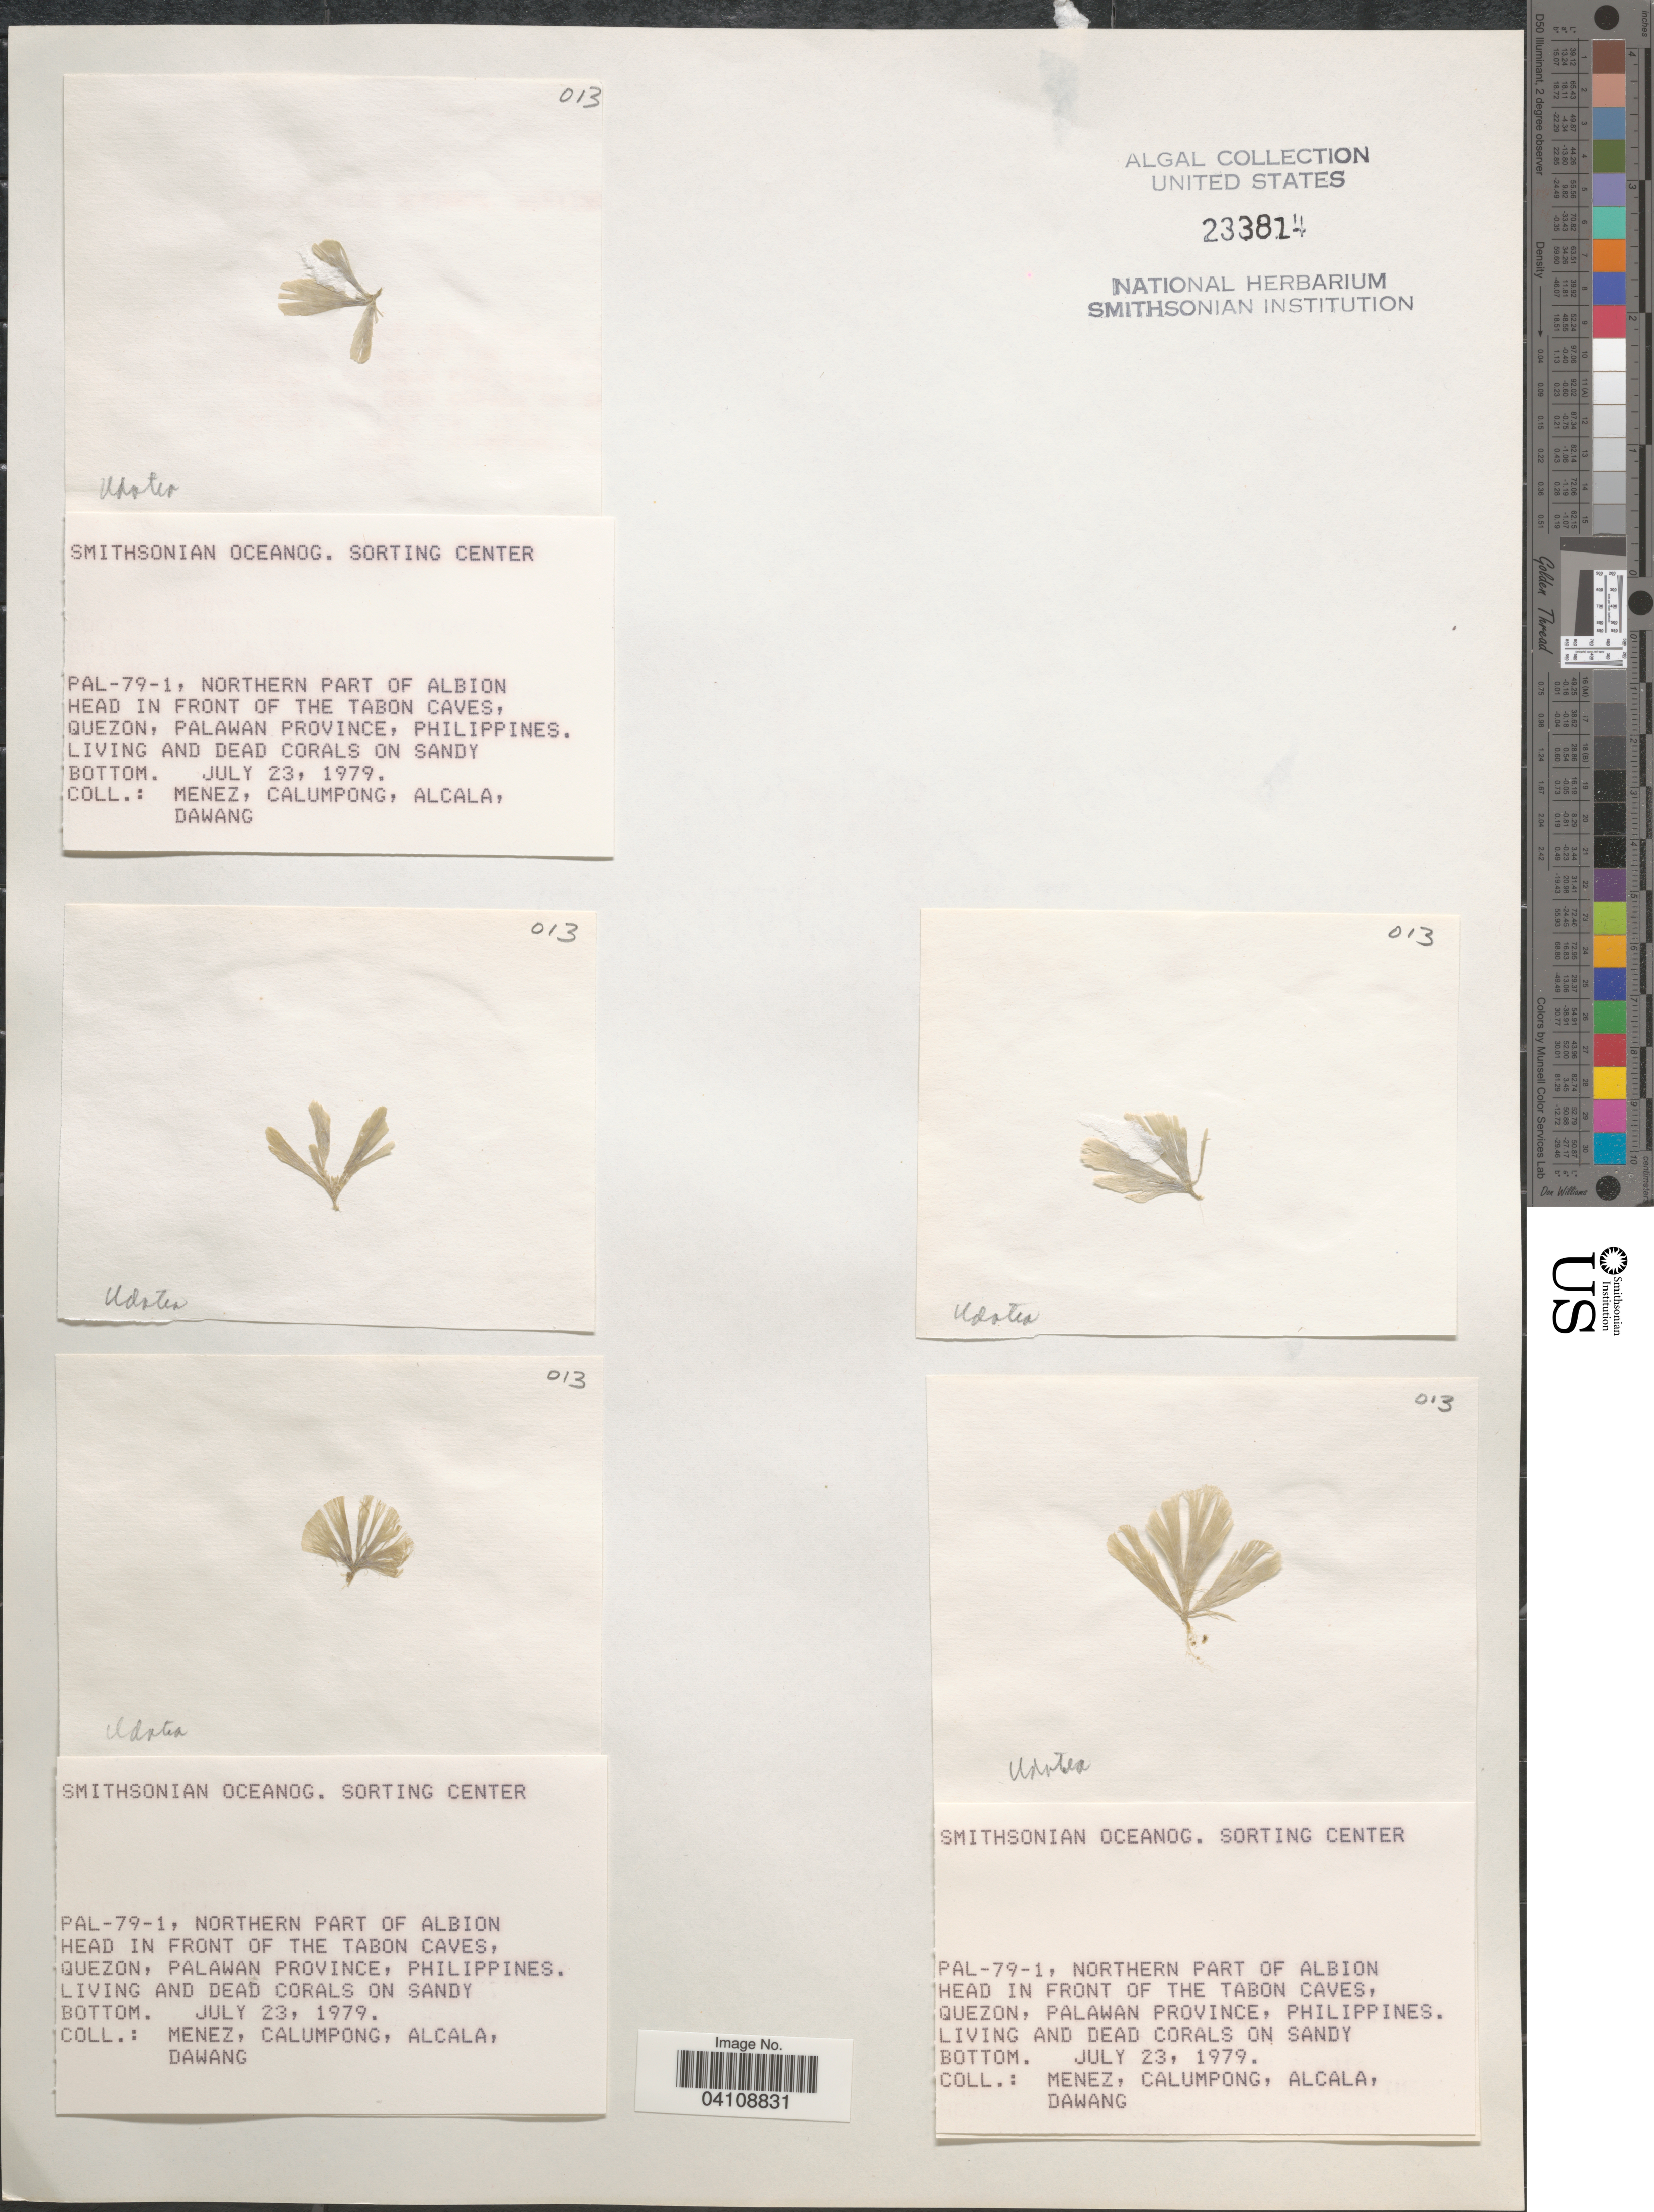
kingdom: Plantae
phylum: Chlorophyta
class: Ulvophyceae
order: Bryopsidales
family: Udoteaceae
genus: Udotea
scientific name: Udotea sp.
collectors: Menez, Calumpong, Alcala & Dawang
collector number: PAL-79-1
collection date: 1979-07-23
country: Philippines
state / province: Mimaropa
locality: Northern part of Albion head in front of the Tabon Caves, Quezon, Palawan Province.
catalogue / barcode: US 233814